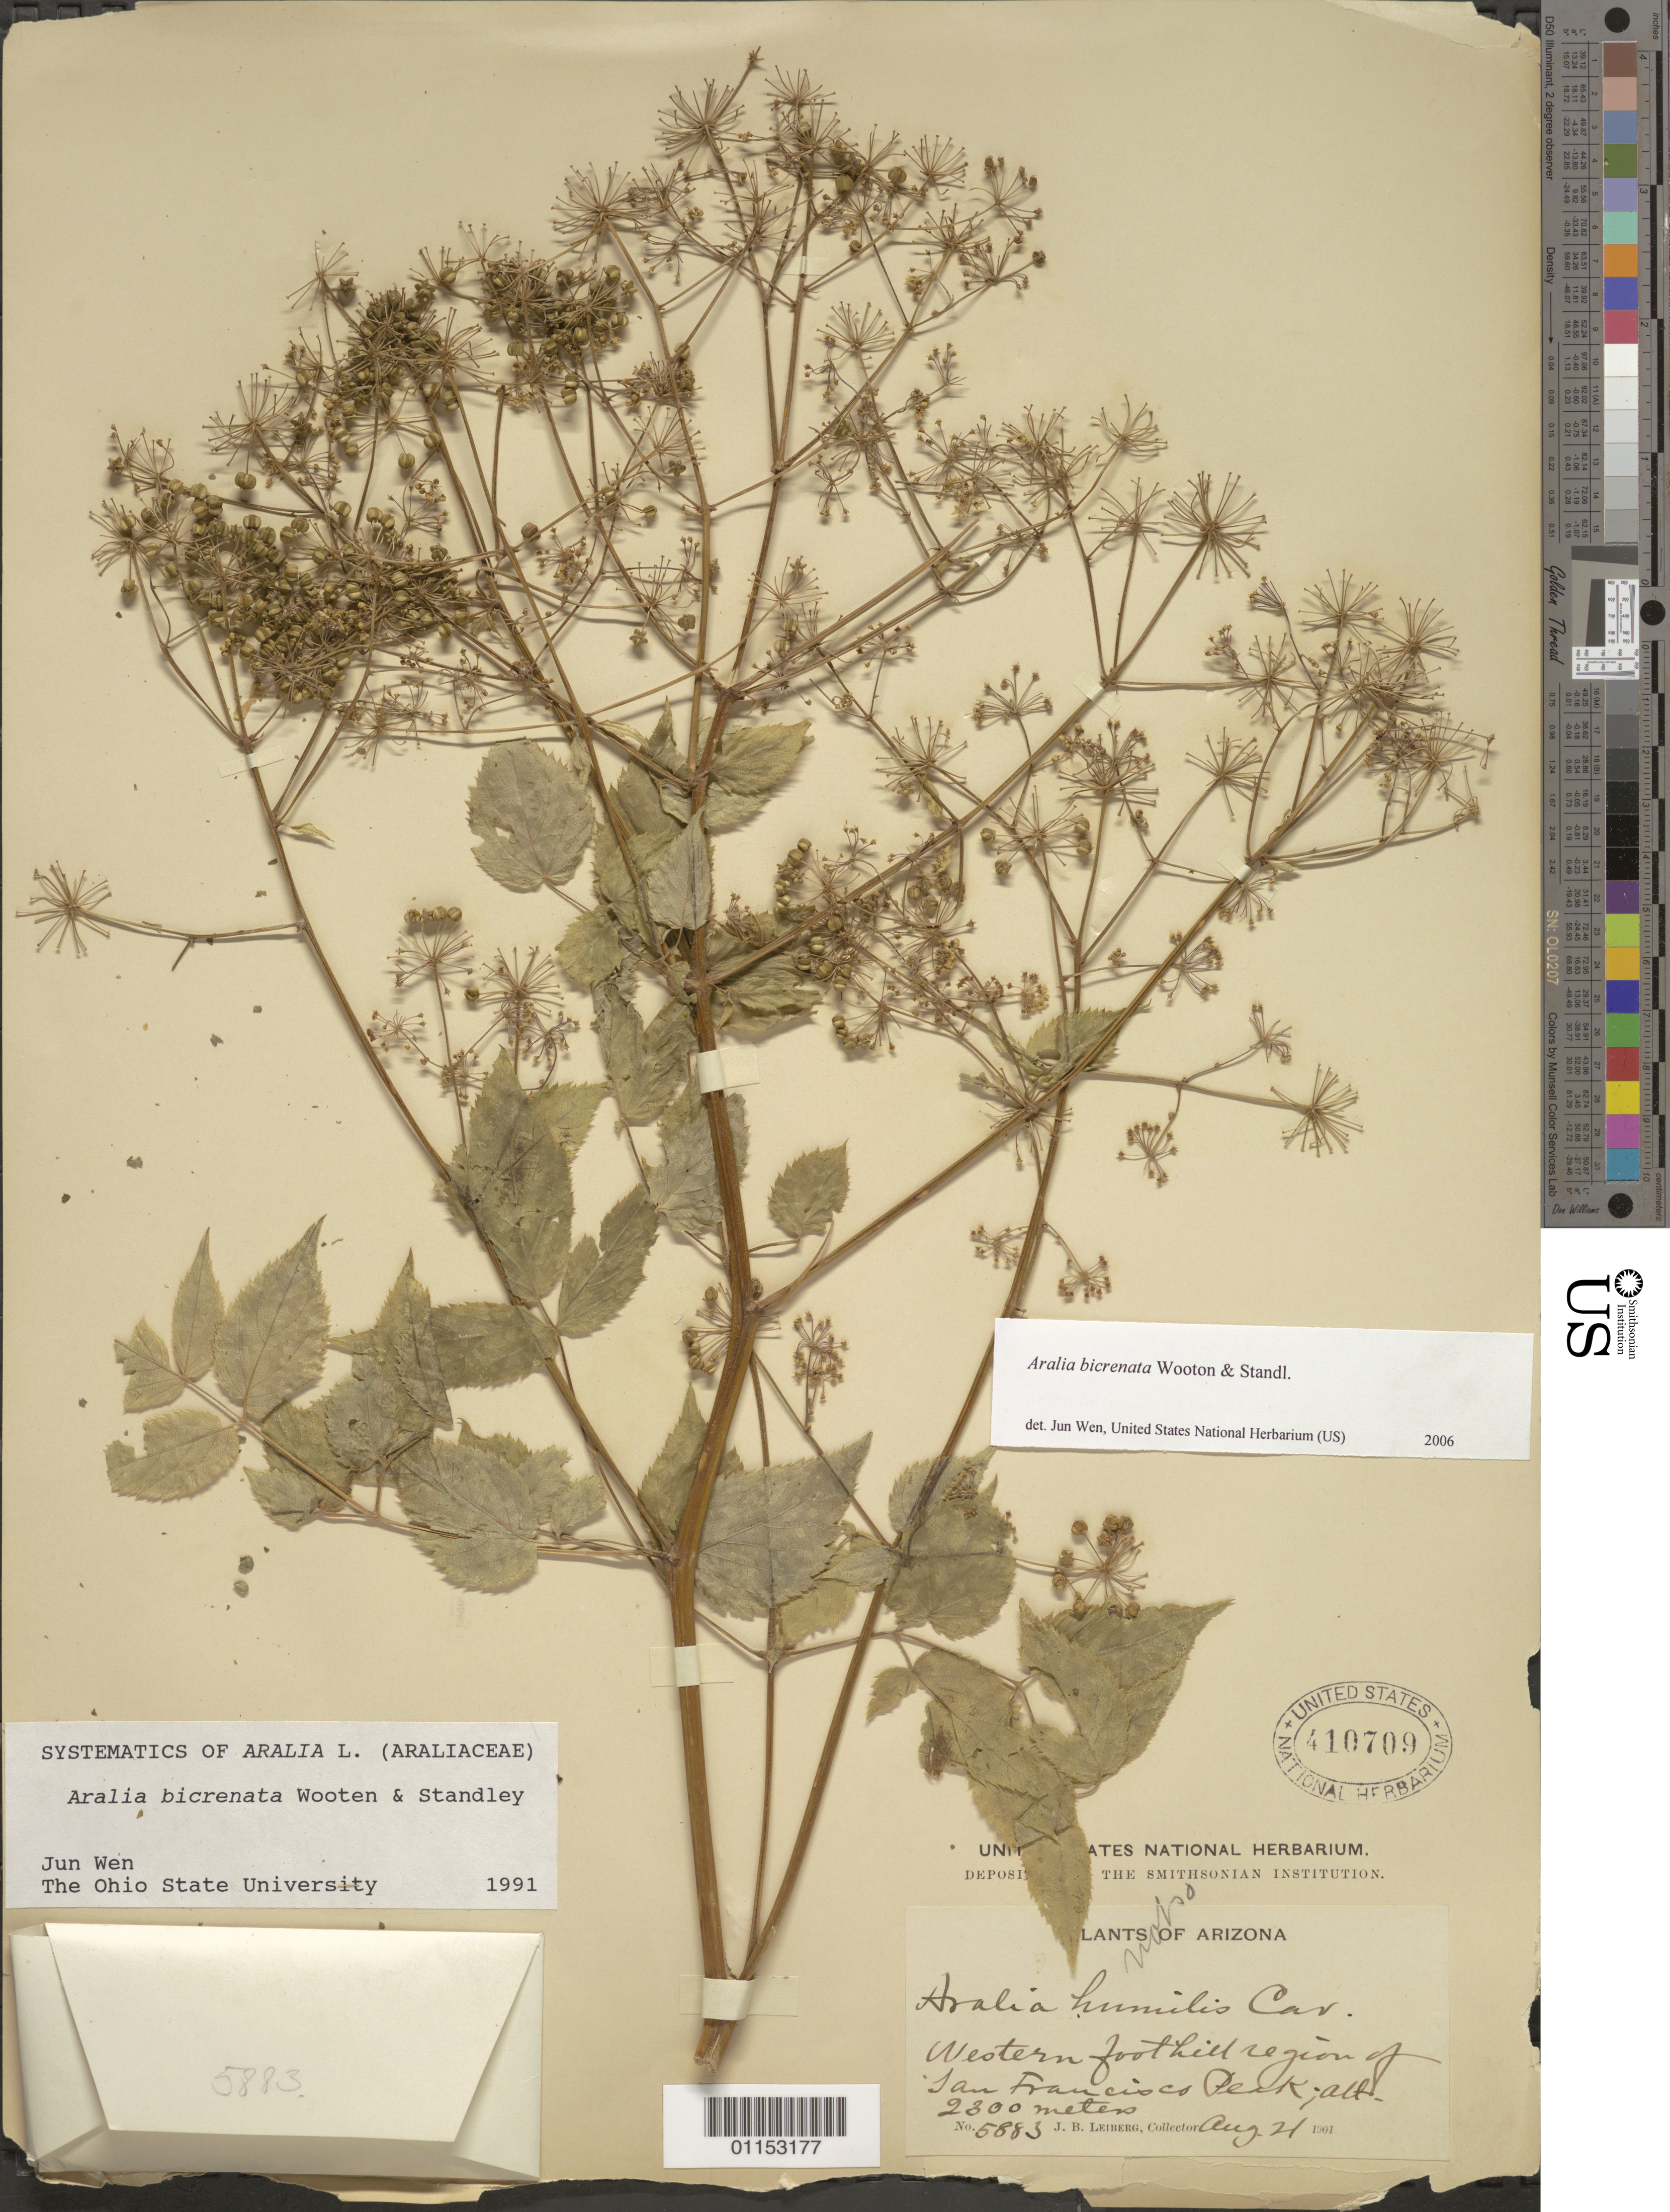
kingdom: Plantae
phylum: Tracheophyta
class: Magnoliopsida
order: Apiales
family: Araliaceae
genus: Aralia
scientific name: Aralia bicrenata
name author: Wooton & Standl.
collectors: J. B. Leiberg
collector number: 5883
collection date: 1901-08-21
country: United States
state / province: Arizona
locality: San Francisco Peak.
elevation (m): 2300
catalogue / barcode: US 410709